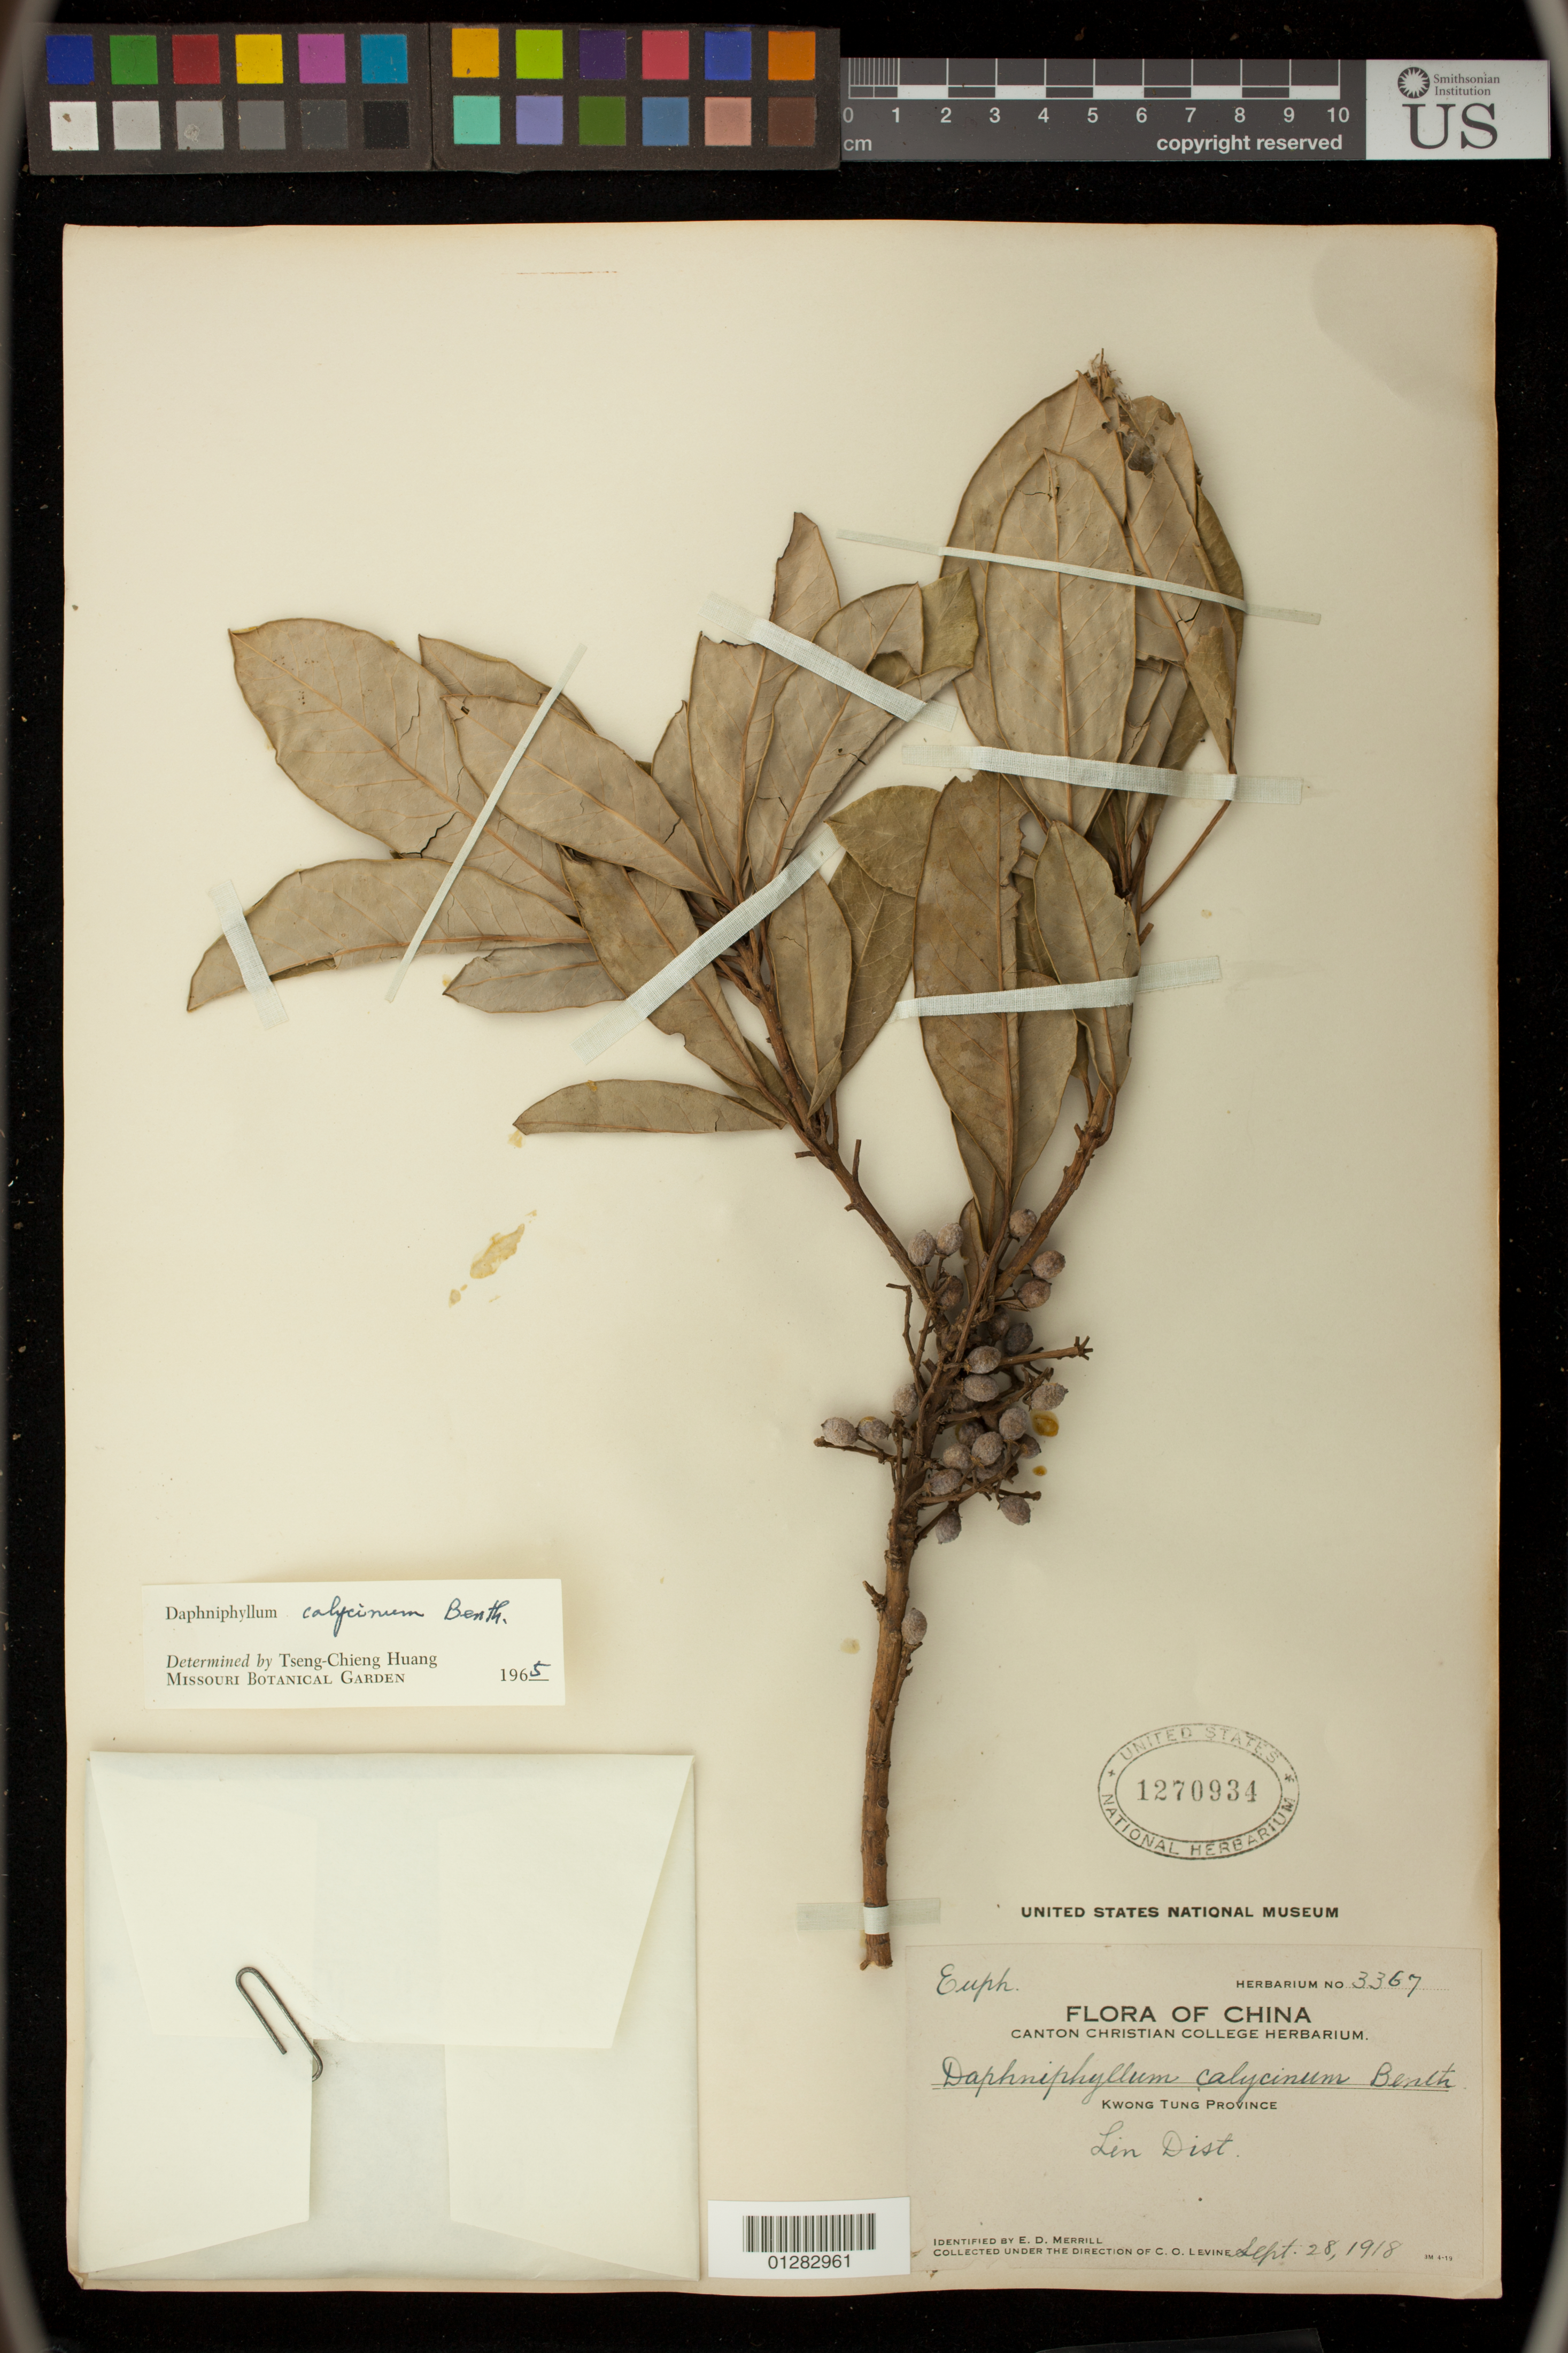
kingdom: Plantae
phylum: Tracheophyta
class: Magnoliopsida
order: Saxifragales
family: Daphniphyllaceae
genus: Daphniphyllum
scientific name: Daphniphyllum calycinum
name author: Benth.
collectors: C. O. Levine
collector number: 3367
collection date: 1918-09-28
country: China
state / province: Guangdong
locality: Lin District, Kwong Tung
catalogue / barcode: US 1270934